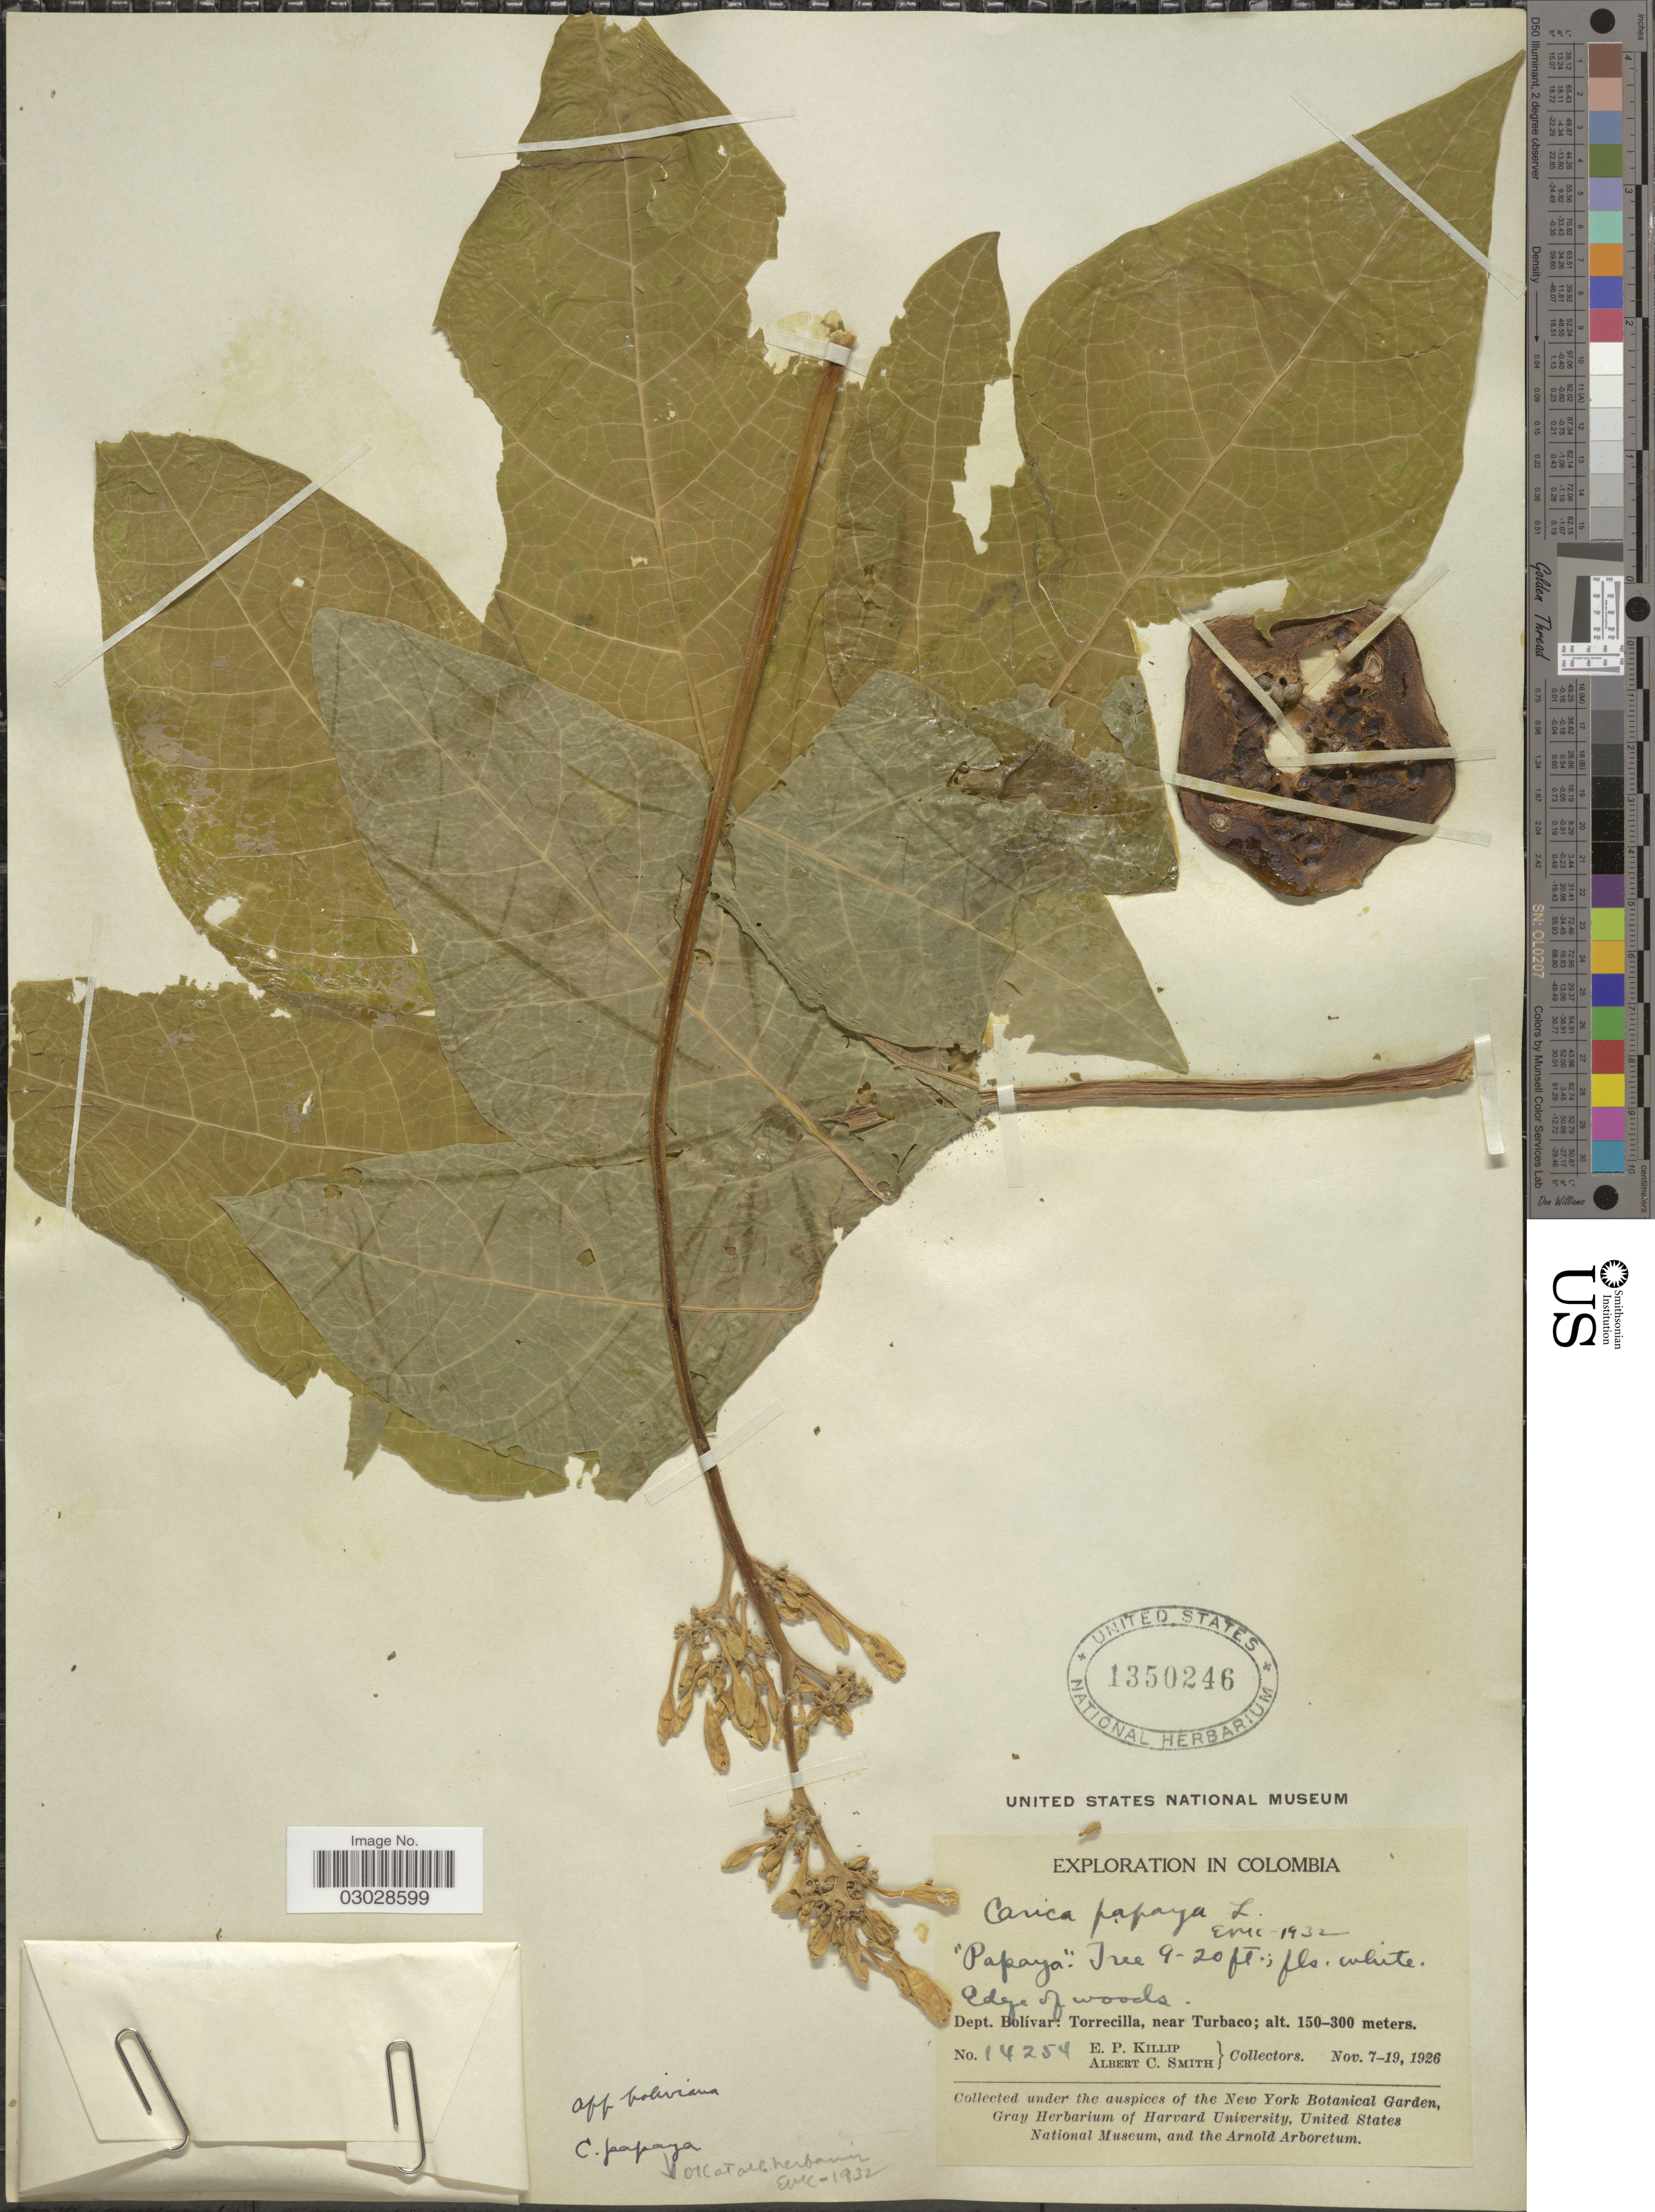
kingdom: Plantae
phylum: Tracheophyta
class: Magnoliopsida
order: Brassicales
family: Caricaceae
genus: Carica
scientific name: Carica papaya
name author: L.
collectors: E. P. Killip & A. C. Smith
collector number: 14254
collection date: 1926-11-07/1926-11-19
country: Colombia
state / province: Bolívar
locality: Dept. Bolívar: Torrecilla, near Turbaco.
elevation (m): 150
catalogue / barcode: US 1350246